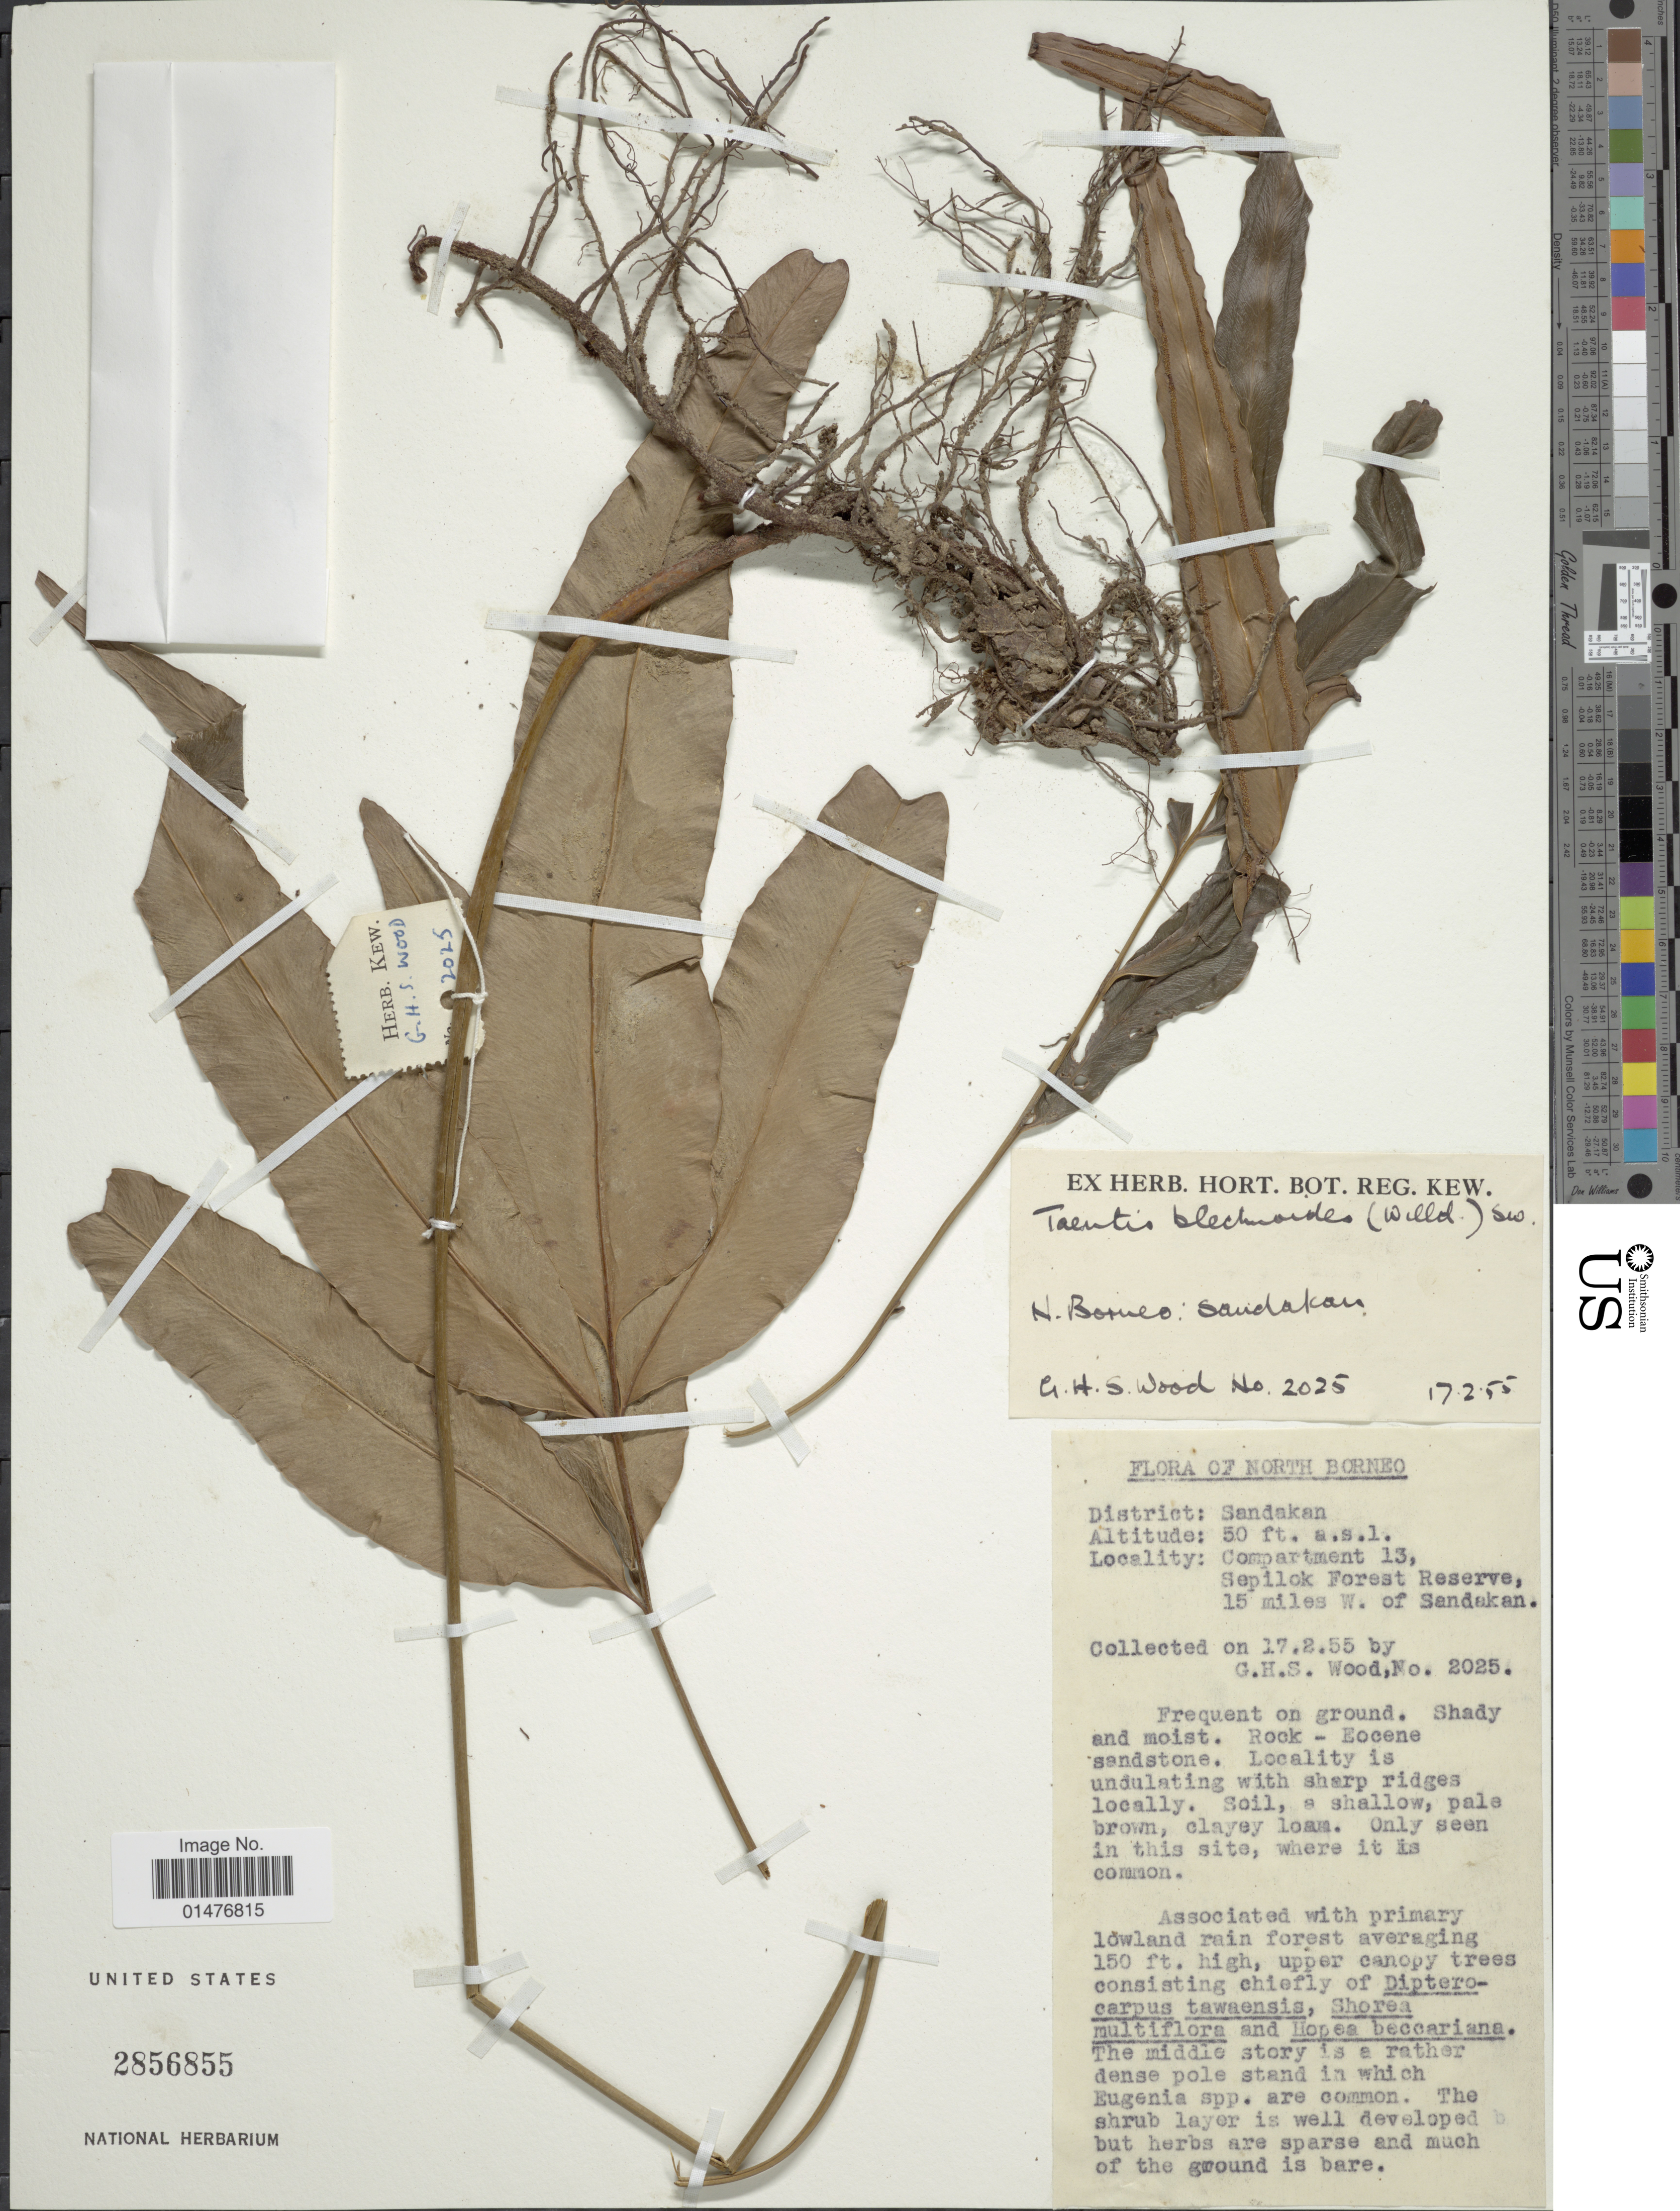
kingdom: Plantae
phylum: Tracheophyta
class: Polypodiopsida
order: Polypodiales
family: Pteridaceae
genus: Taenitis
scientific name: Taenitis blechnoides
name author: (Willd.) Sw.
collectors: G. Wood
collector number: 2025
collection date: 1955-02-17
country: Malaysia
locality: District: Sandakan, Compartment 13, Sepilck Forest Reserve, 15 miles W. of Sandakan. North Borneo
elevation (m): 15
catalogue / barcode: US 2856855